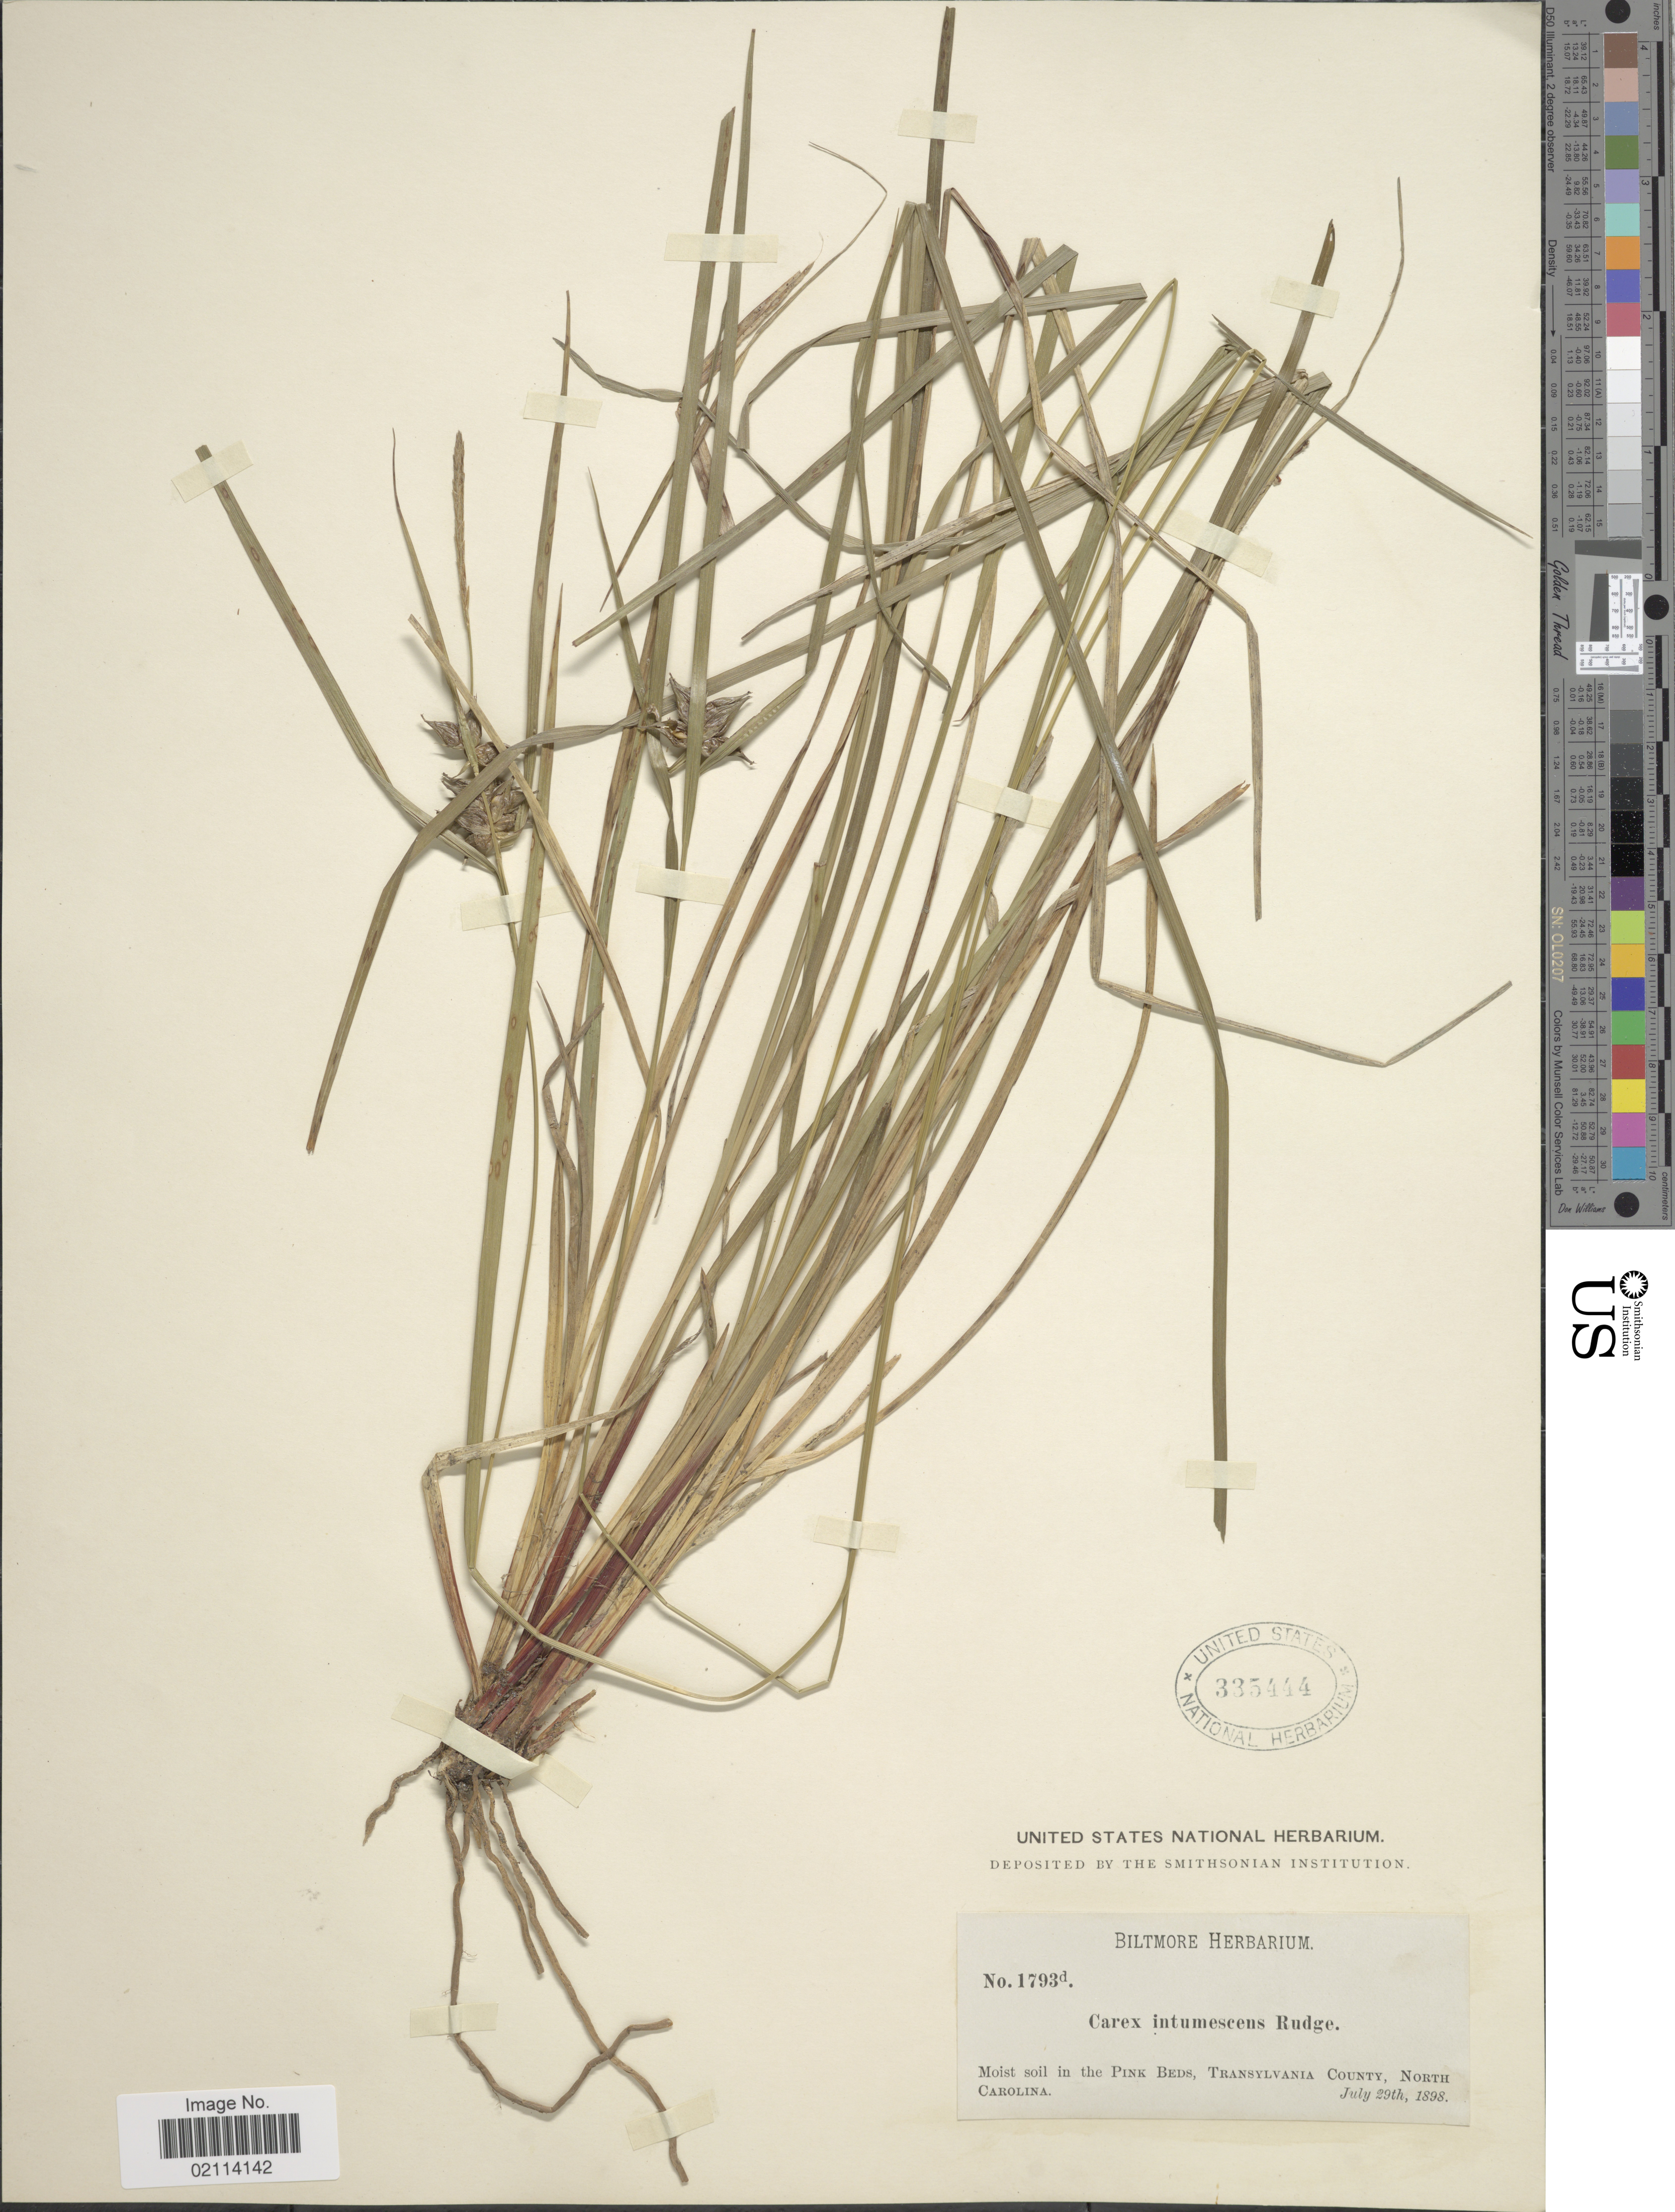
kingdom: Plantae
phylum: Tracheophyta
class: Liliopsida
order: Poales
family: Cyperaceae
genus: Carex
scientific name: Carex intumescens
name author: Rudge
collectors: ex herb. Biltmore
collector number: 1793d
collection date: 1898-07-29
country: United States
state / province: North Carolina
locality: Moist soil in the Pink Beds, Transylvania County.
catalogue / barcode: US 335444